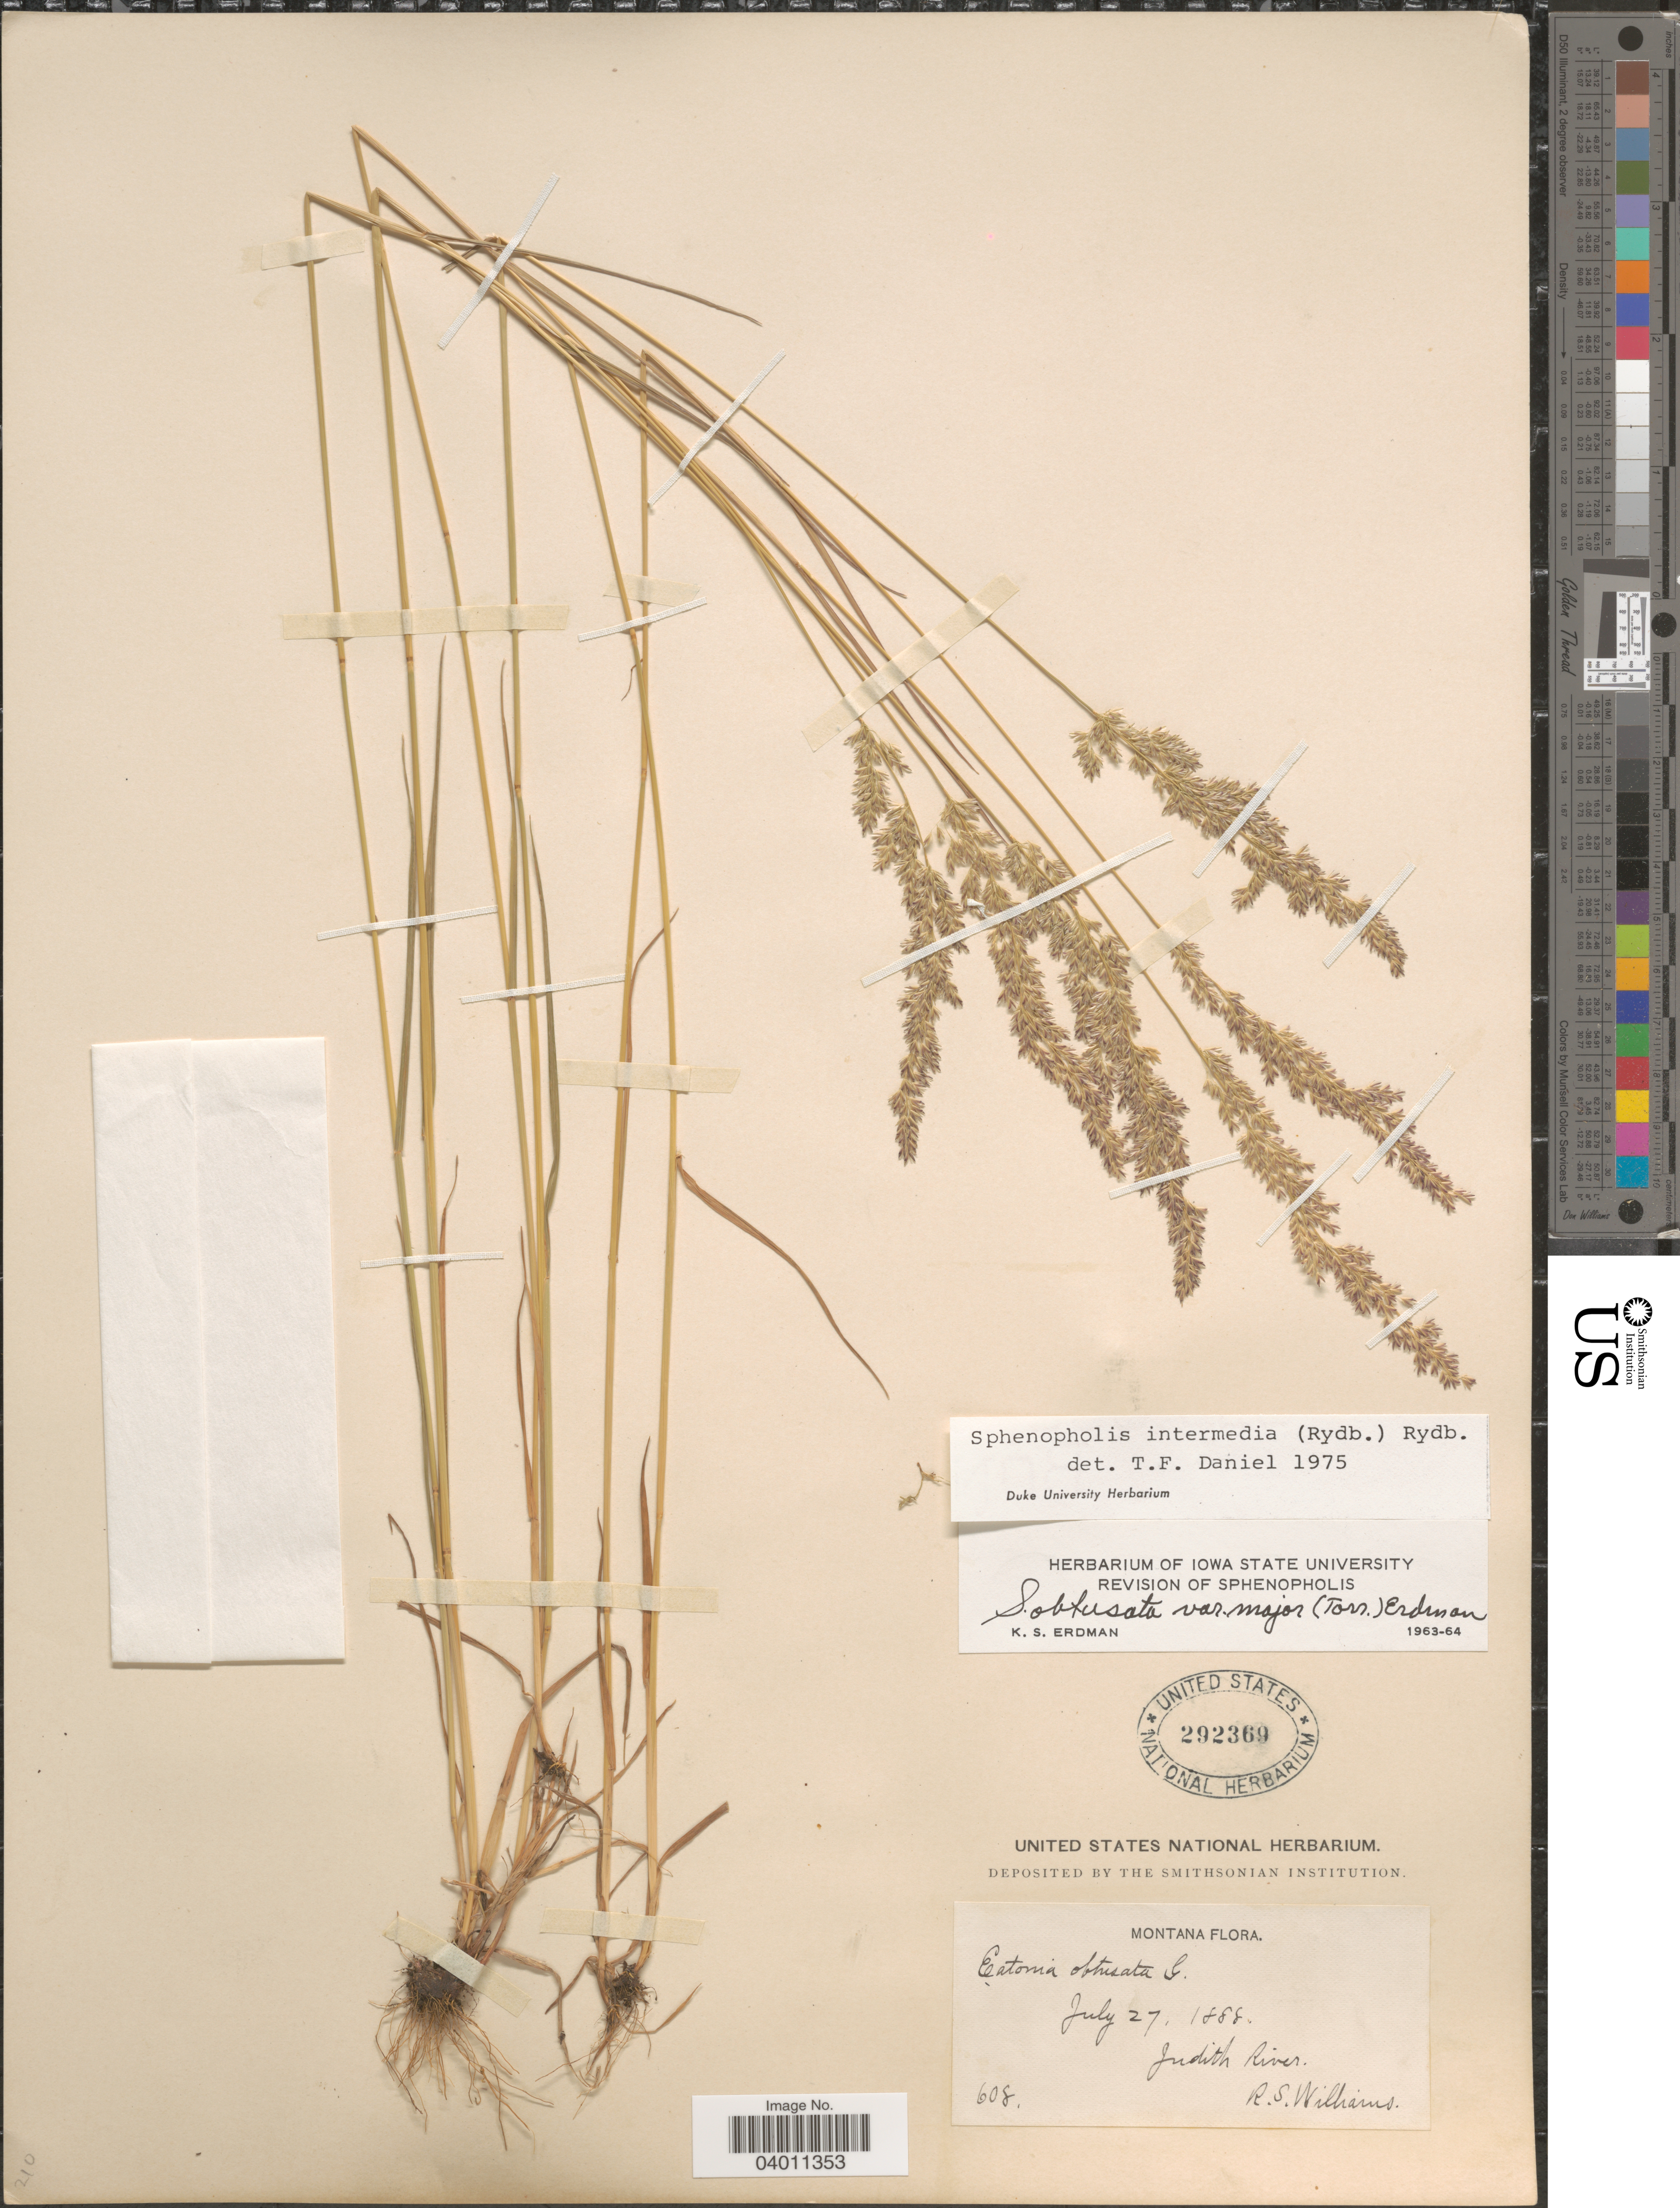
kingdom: Plantae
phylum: Tracheophyta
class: Liliopsida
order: Poales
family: Poaceae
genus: Sphenopholis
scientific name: Sphenopholis intermedia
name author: (Rydb.) Rydb.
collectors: R. S. Williams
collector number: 608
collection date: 1888-07-27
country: United States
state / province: Montana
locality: Judith River.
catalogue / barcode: US 292369